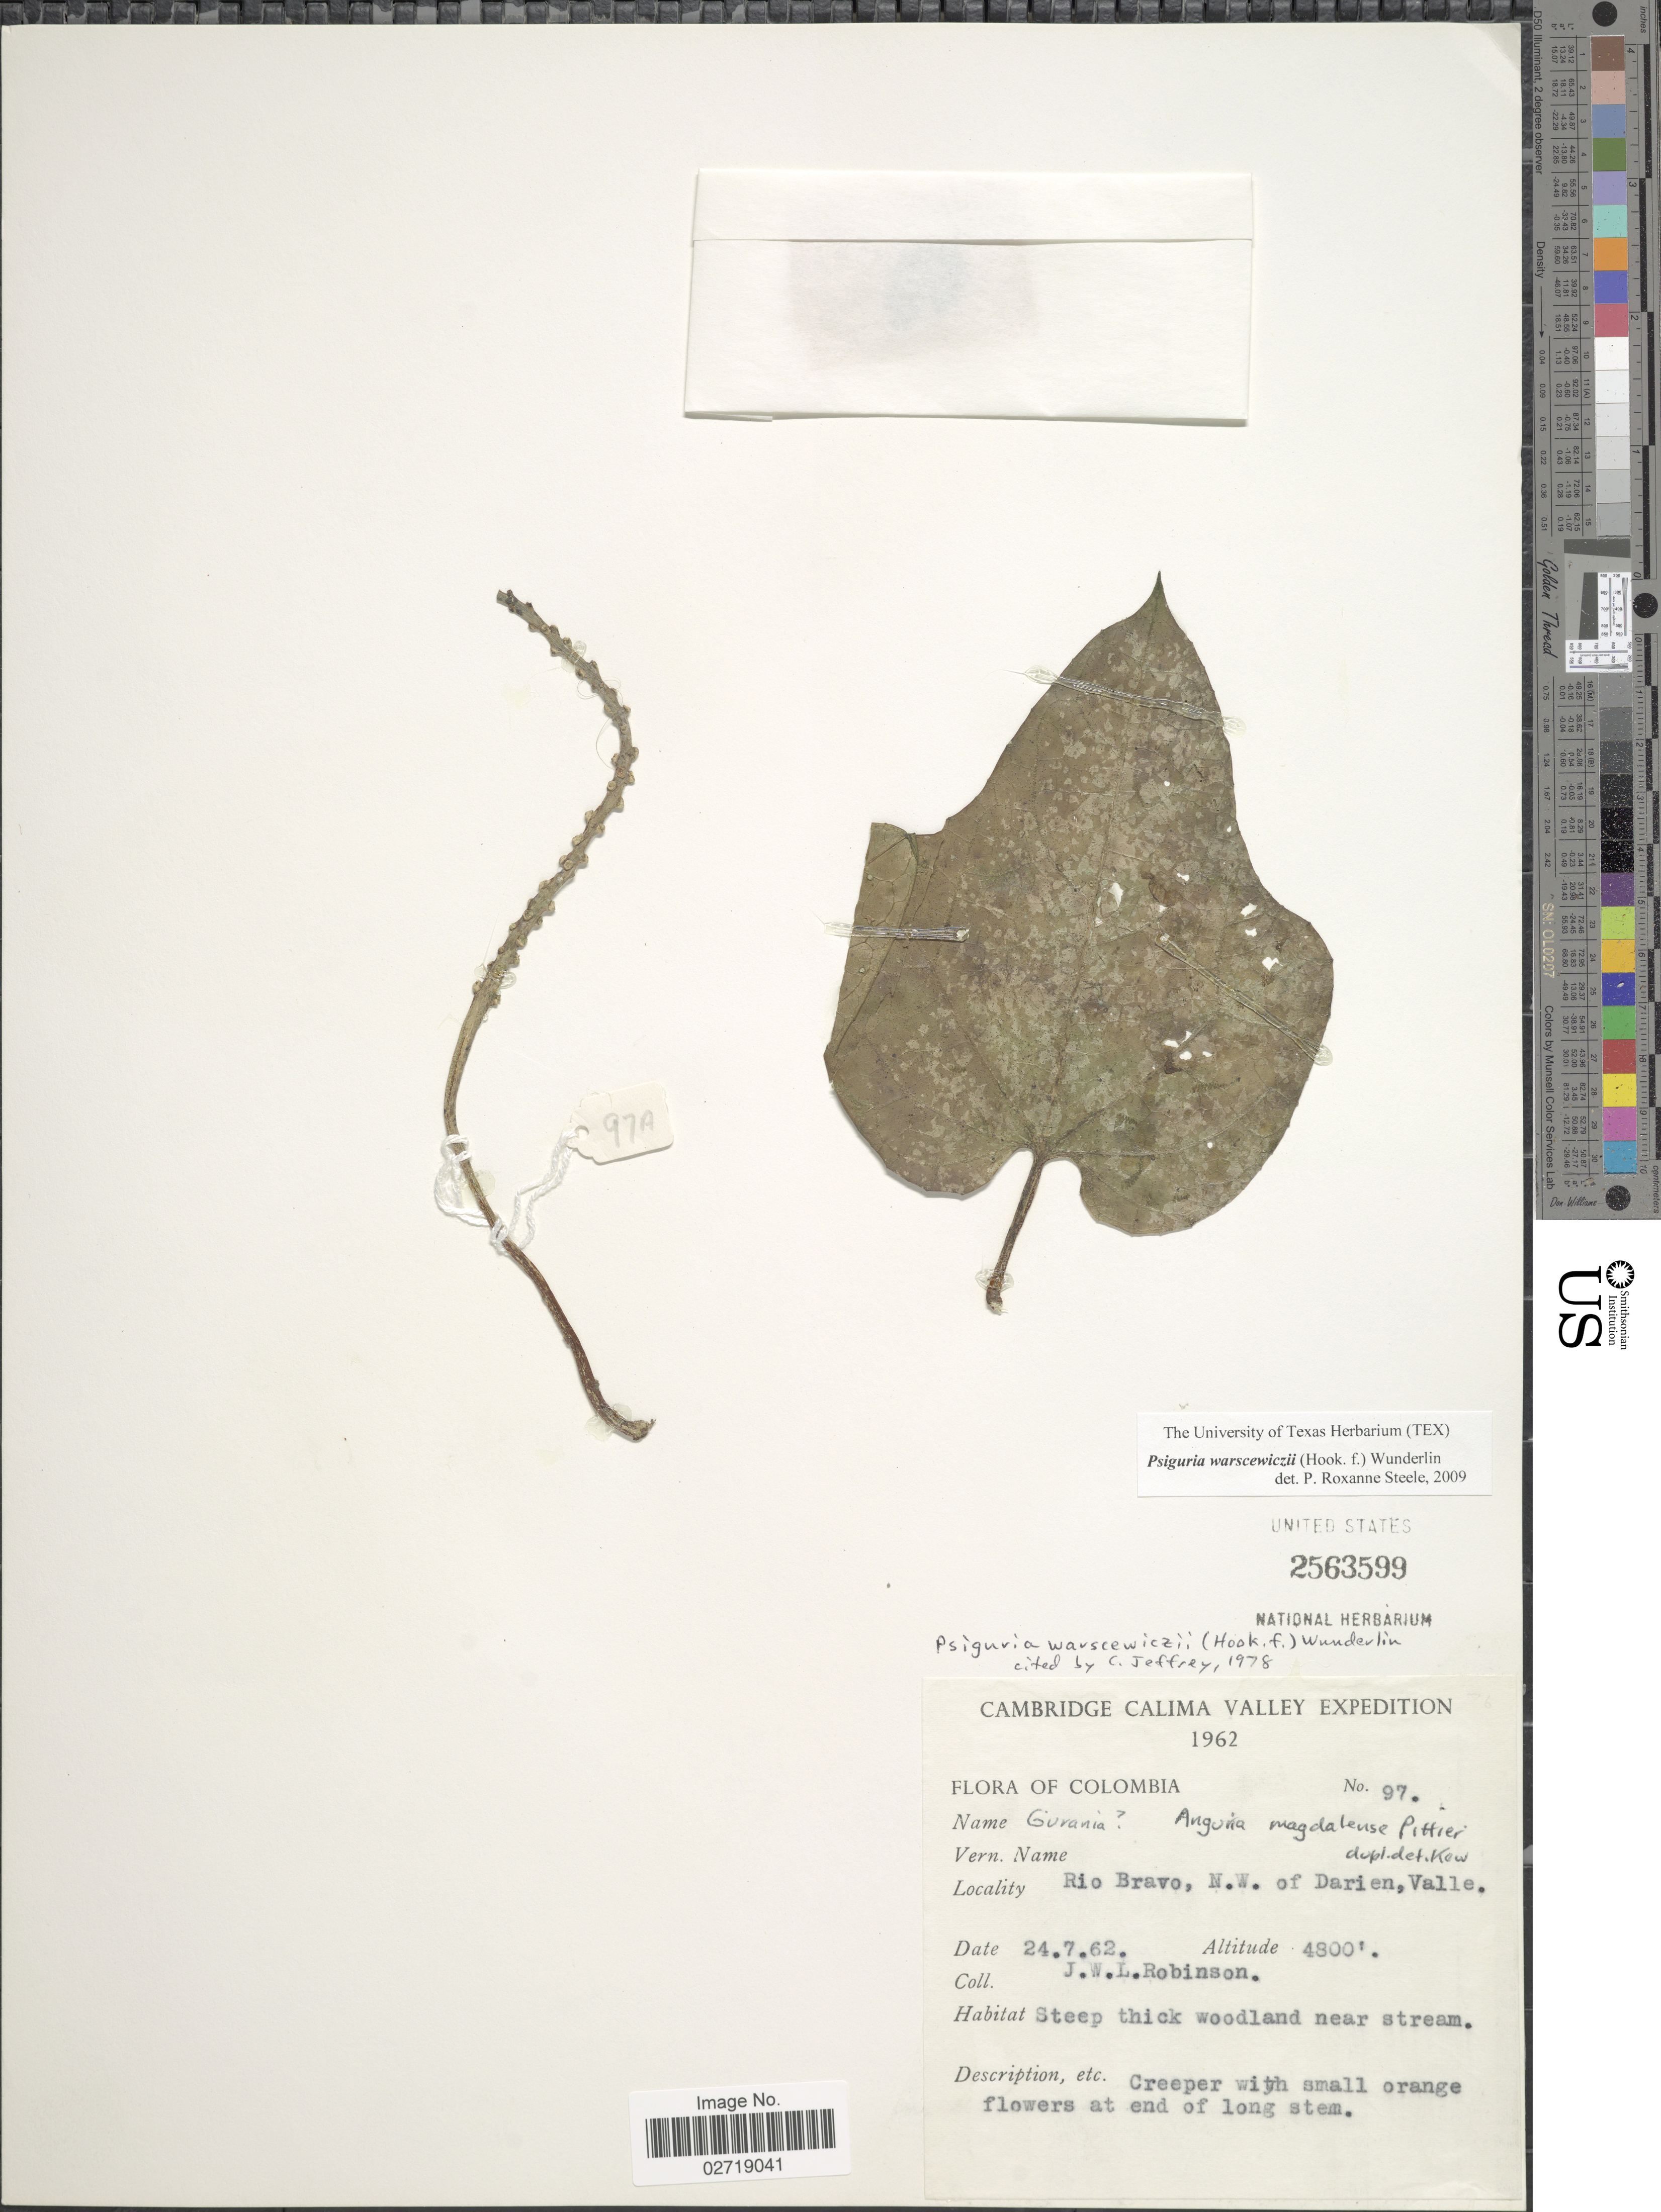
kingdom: Plantae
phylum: Tracheophyta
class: Magnoliopsida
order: Cucurbitales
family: Cucurbitaceae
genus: Psiguria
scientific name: Psiguria warscewiczii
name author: (Hook. f.) Wunderlin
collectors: J. W. Robinson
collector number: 97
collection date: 1962-07-24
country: Colombia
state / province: Valle del Cauca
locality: Calima Valley. Rio Bravo, N.W. of Darien, Valle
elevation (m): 1463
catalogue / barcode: US 2563599